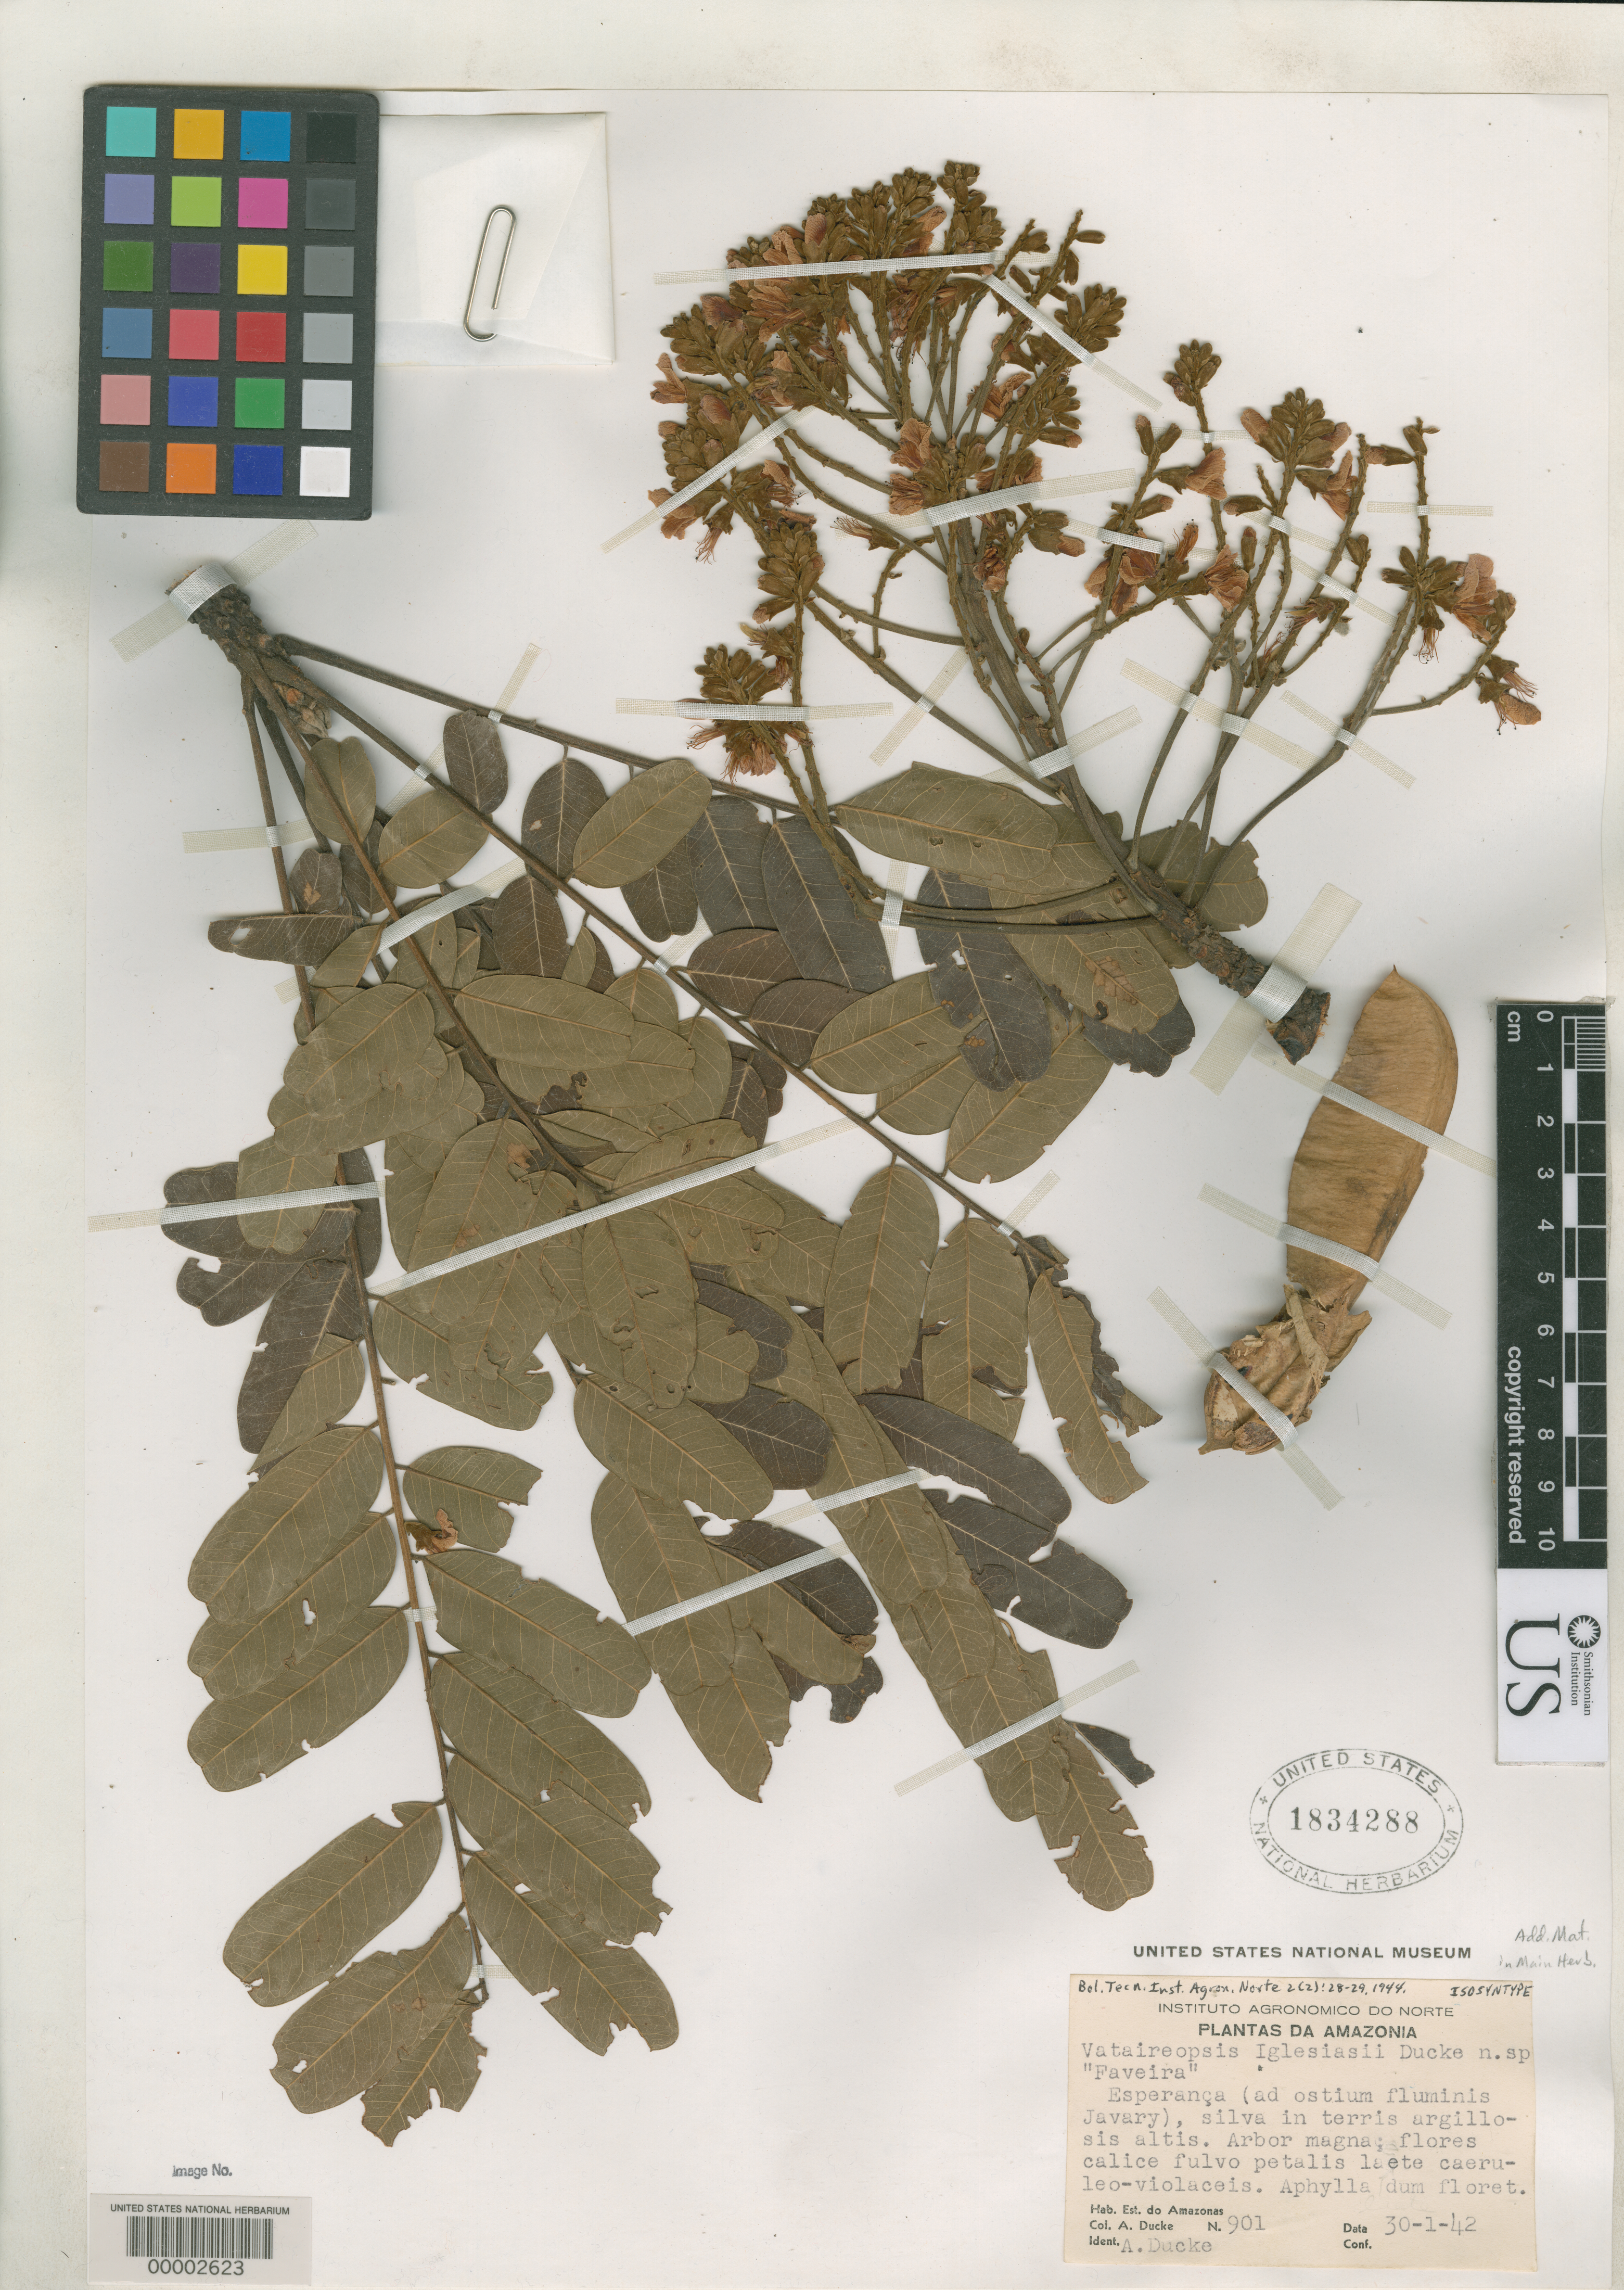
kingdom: Plantae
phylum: Tracheophyta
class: Magnoliopsida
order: Fabales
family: Fabaceae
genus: Vataireopsis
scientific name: Vataireopsis iglesiasii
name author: Ducke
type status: Isosyntype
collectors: A. Ducke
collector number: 901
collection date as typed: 30 Jan 1942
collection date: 1942-01-30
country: Brazil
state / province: Amazonas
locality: Esperanca, ad ostium fluminis Javary. [Esperanca, towards the mouth of the Javary River]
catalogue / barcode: US 1834288